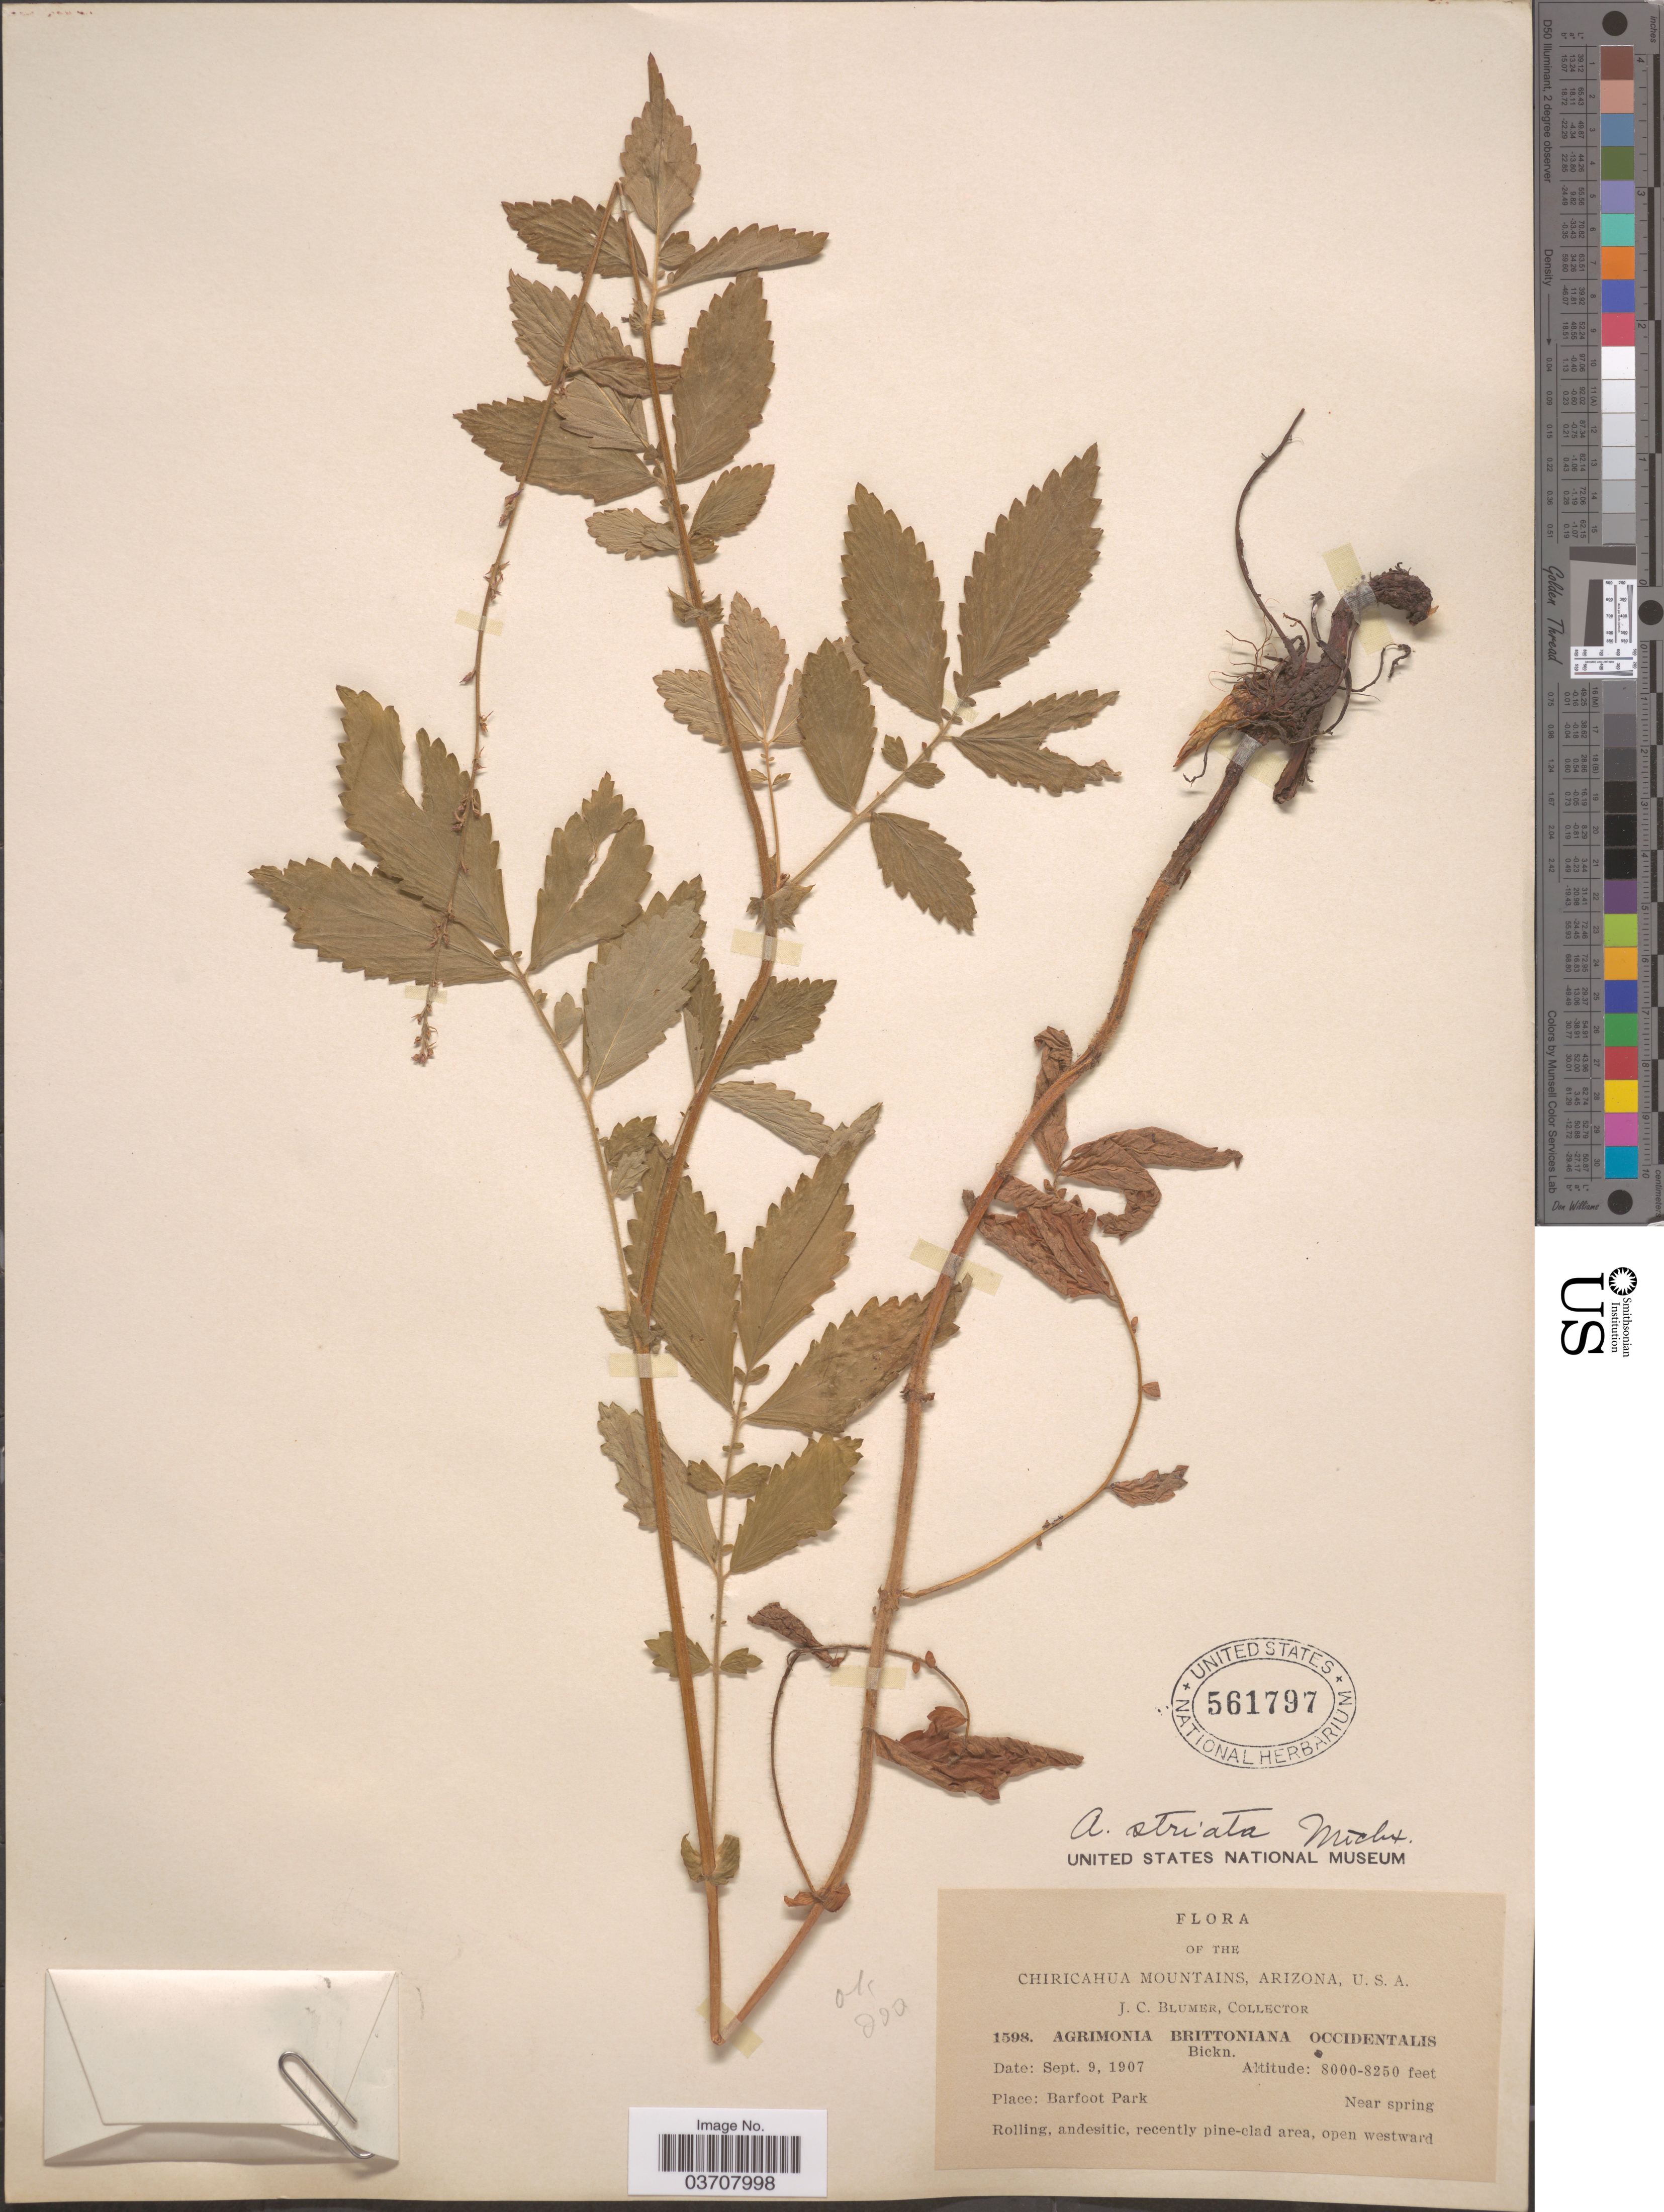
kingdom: Plantae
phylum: Tracheophyta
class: Magnoliopsida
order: Rosales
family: Rosaceae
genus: Agrimonia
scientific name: Agrimonia striata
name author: Michx.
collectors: J. C. Blumer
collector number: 1598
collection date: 1907-09-09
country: United States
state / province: Arizona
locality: Chiricahua Mountains. Barfoot Park. Near spring.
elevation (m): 2438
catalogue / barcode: US 561797